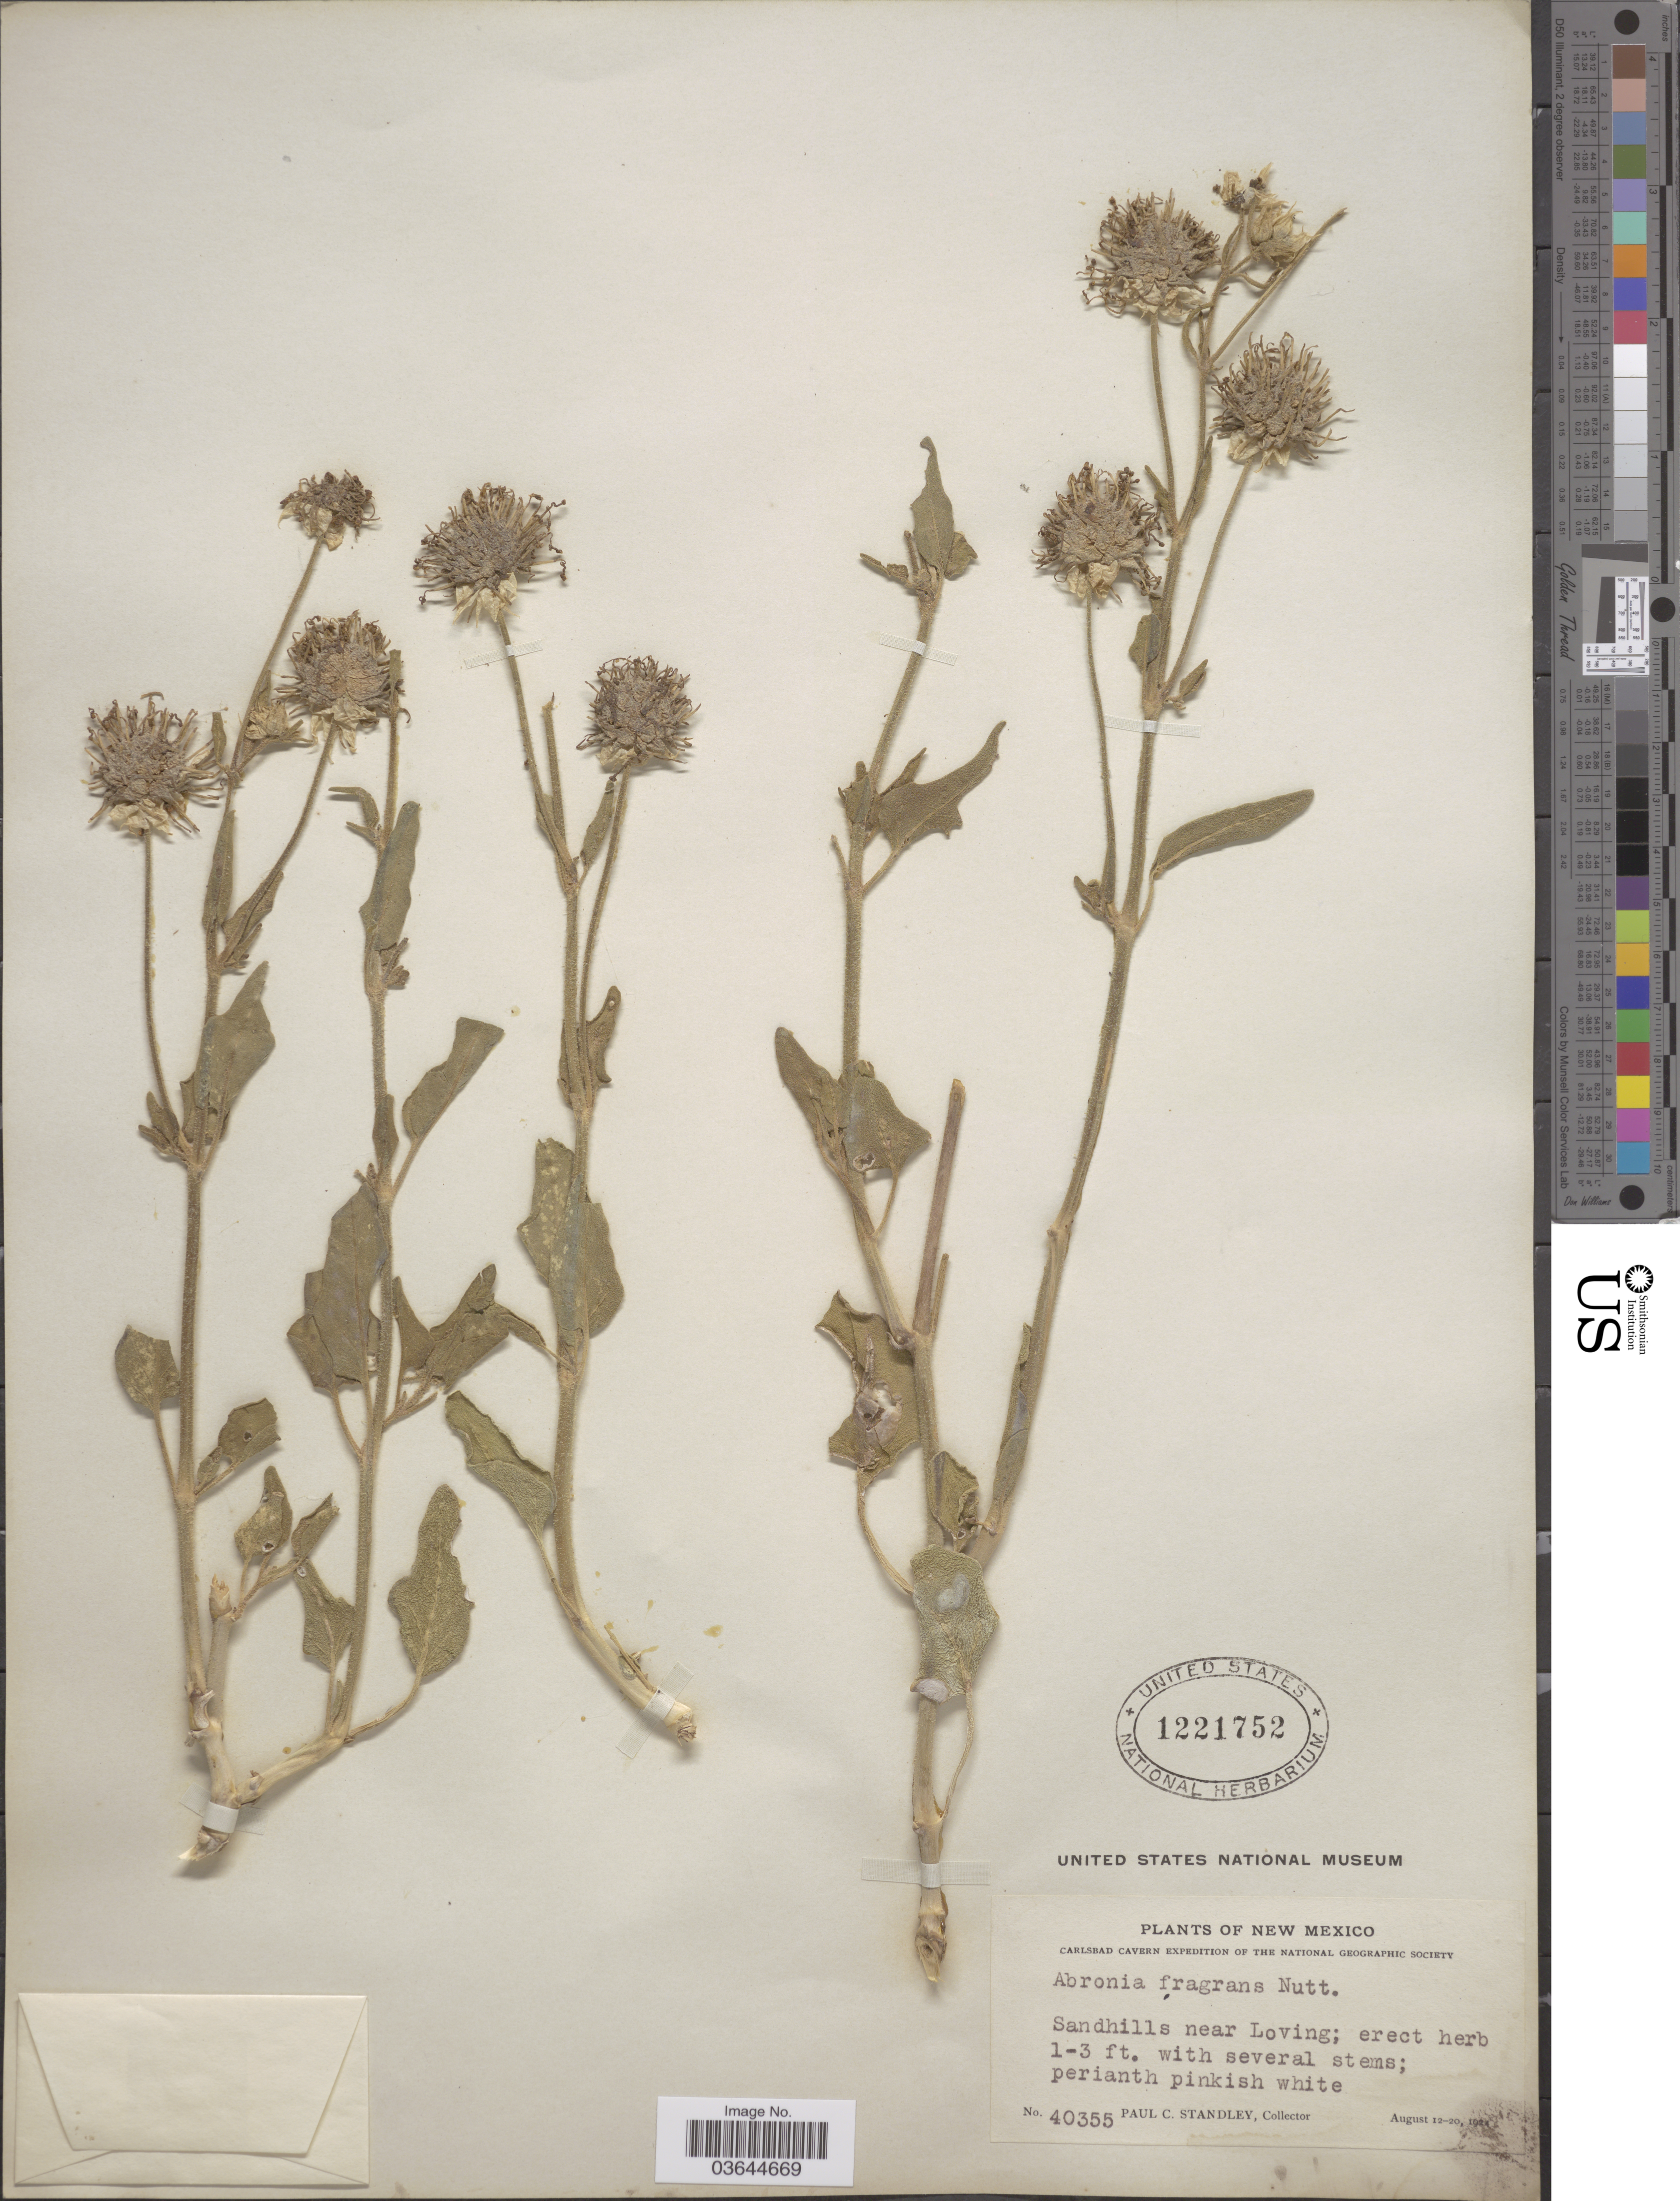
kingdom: Plantae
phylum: Tracheophyta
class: Magnoliopsida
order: Caryophyllales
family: Nyctaginaceae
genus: Abronia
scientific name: Abronia fragrans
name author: Nutt. ex Hook.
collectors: P. C. Standley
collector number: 40355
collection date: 1924-08-12/1924-08-20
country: United States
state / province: New Mexico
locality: Sandhills near Loving.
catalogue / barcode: US 1221752